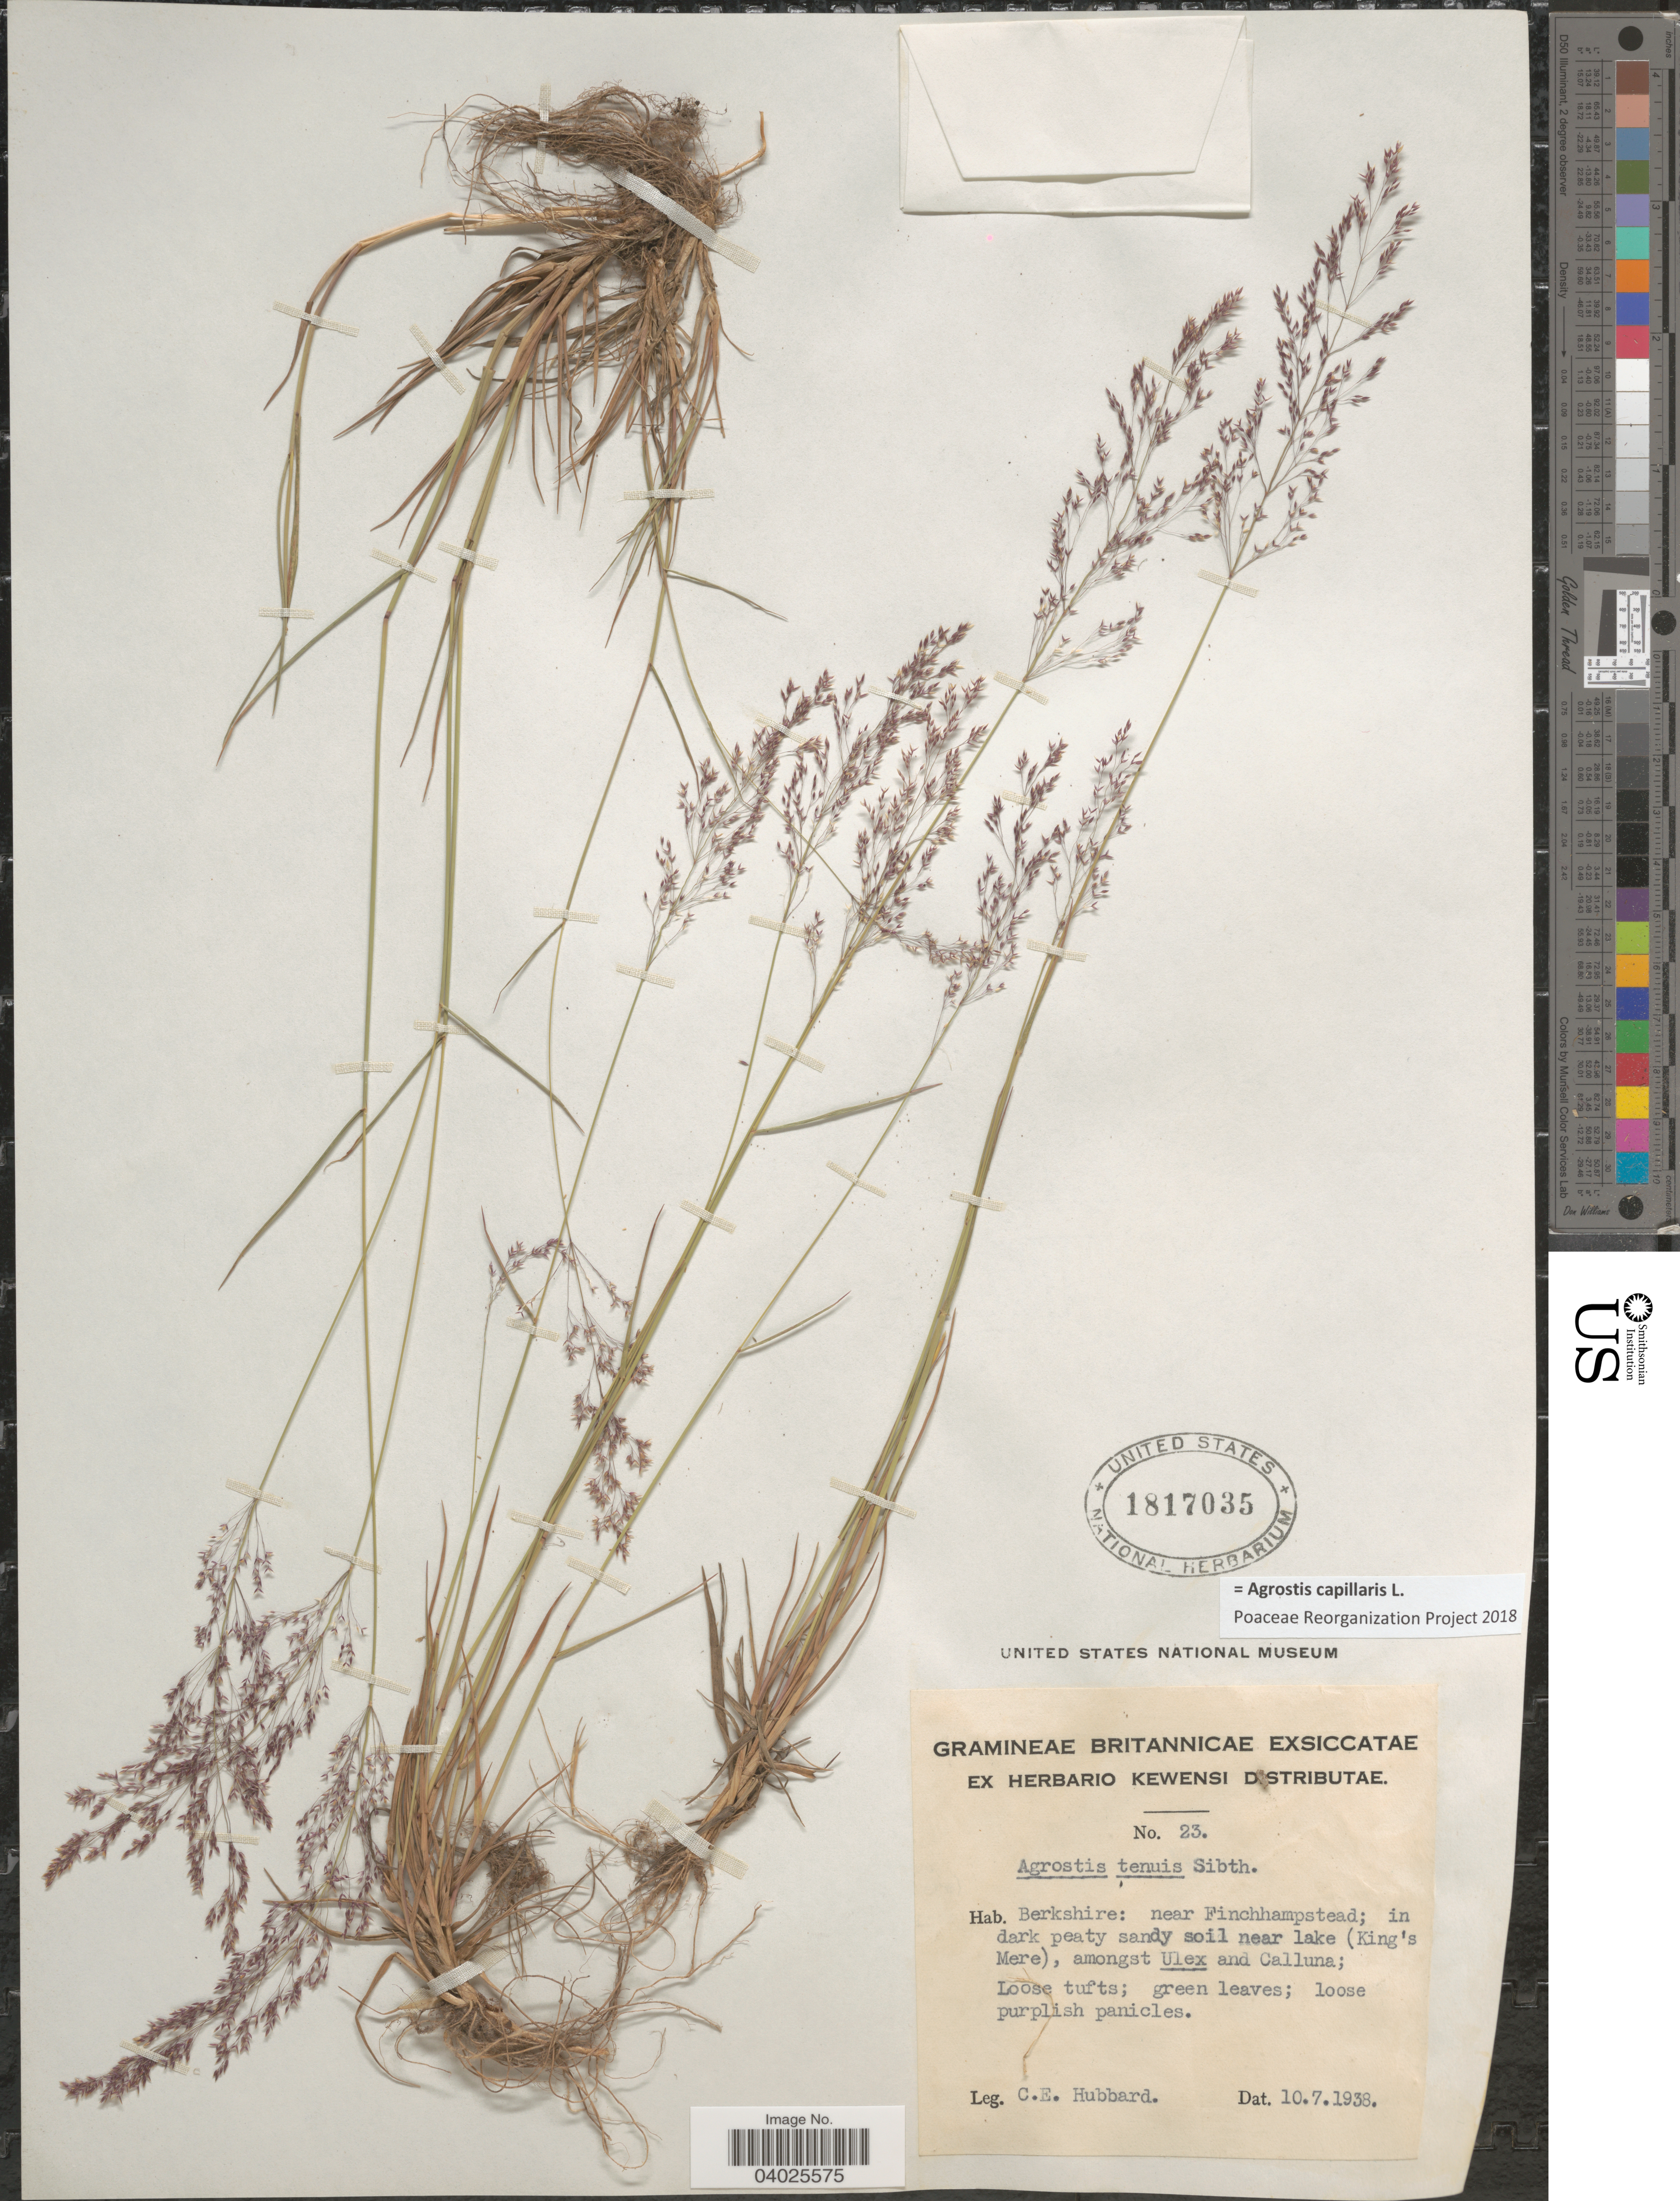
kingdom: Plantae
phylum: Tracheophyta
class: Liliopsida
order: Poales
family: Poaceae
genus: Agrostis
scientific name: Agrostis capillaris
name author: L.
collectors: C. E. Hubbard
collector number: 23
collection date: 1938-07-10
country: United Kingdom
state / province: England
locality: Berkshire: near Finchhampstead; in dark peaty sandy soil near lake (King's Mere).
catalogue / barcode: US 1817035